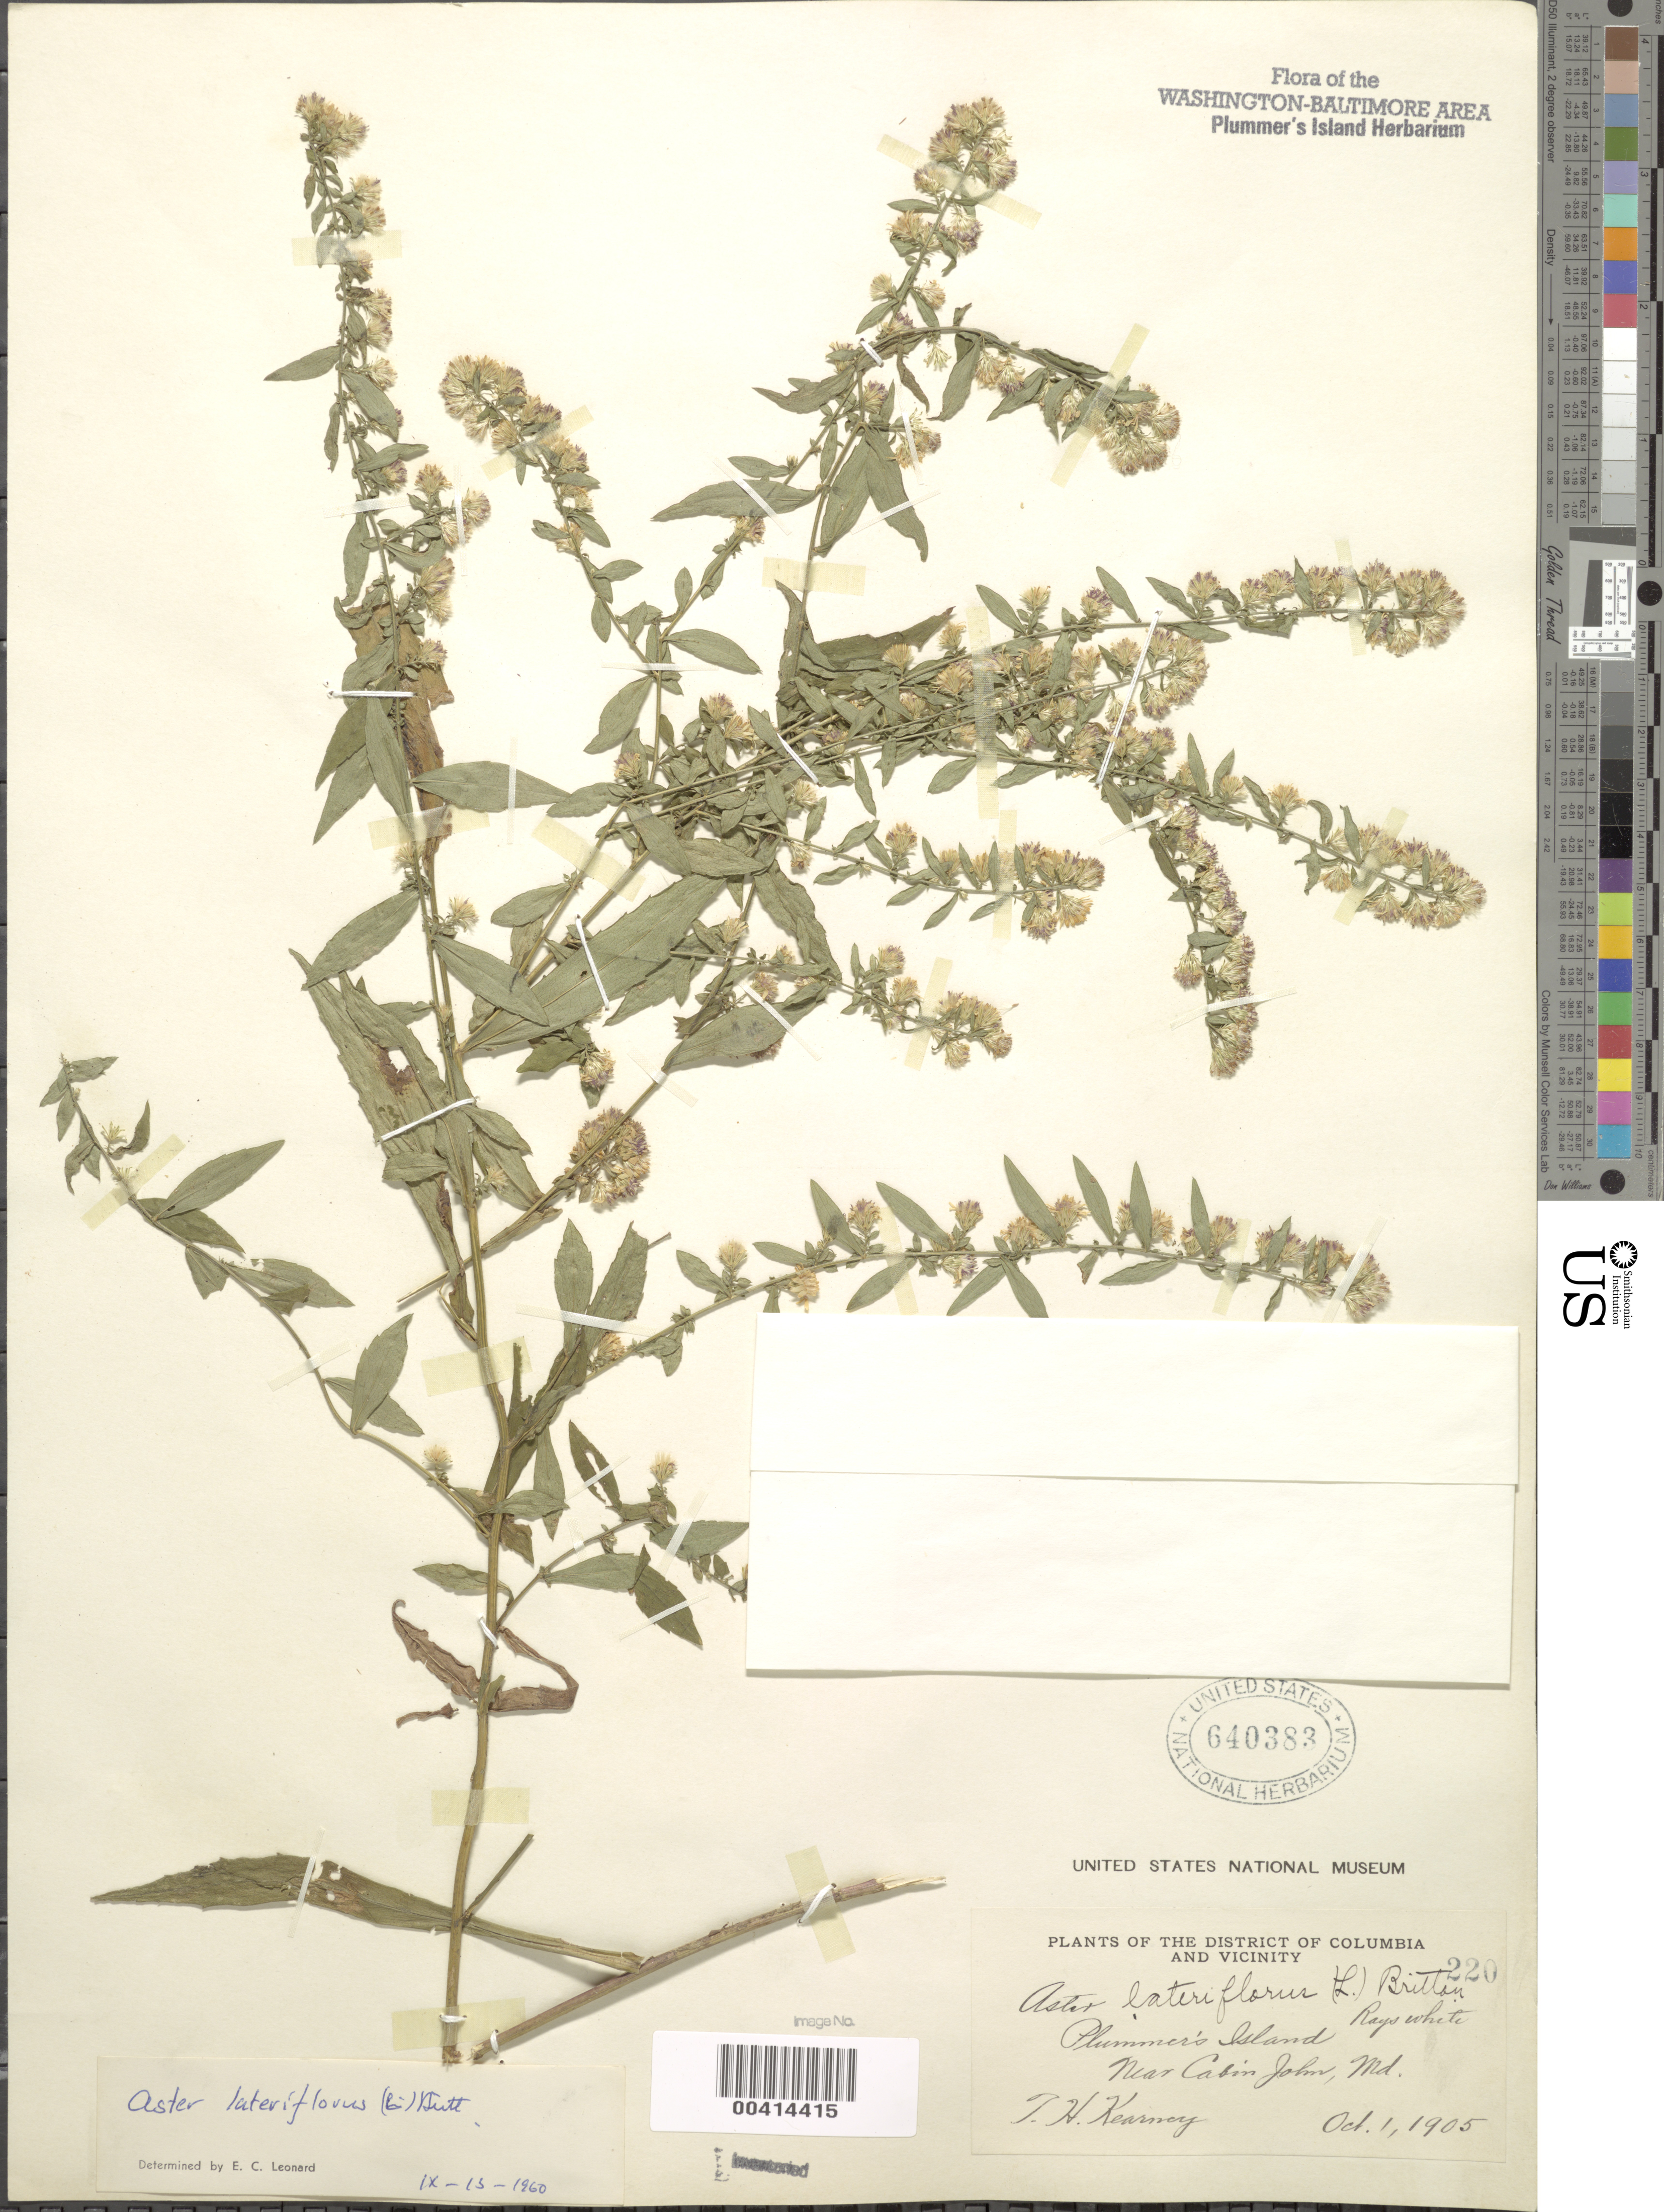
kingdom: Plantae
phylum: Tracheophyta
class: Magnoliopsida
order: Asterales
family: Asteraceae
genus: Symphyotrichum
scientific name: Symphyotrichum lateriflorum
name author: (L.) Á. Löve & D. Löve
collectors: T. H. Kearney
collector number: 220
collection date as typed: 01 Oct 1905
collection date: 1905-10-01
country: United States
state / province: Maryland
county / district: Montgomery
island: Plummers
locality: Plummer's Island C. & O. Canal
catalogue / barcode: US 640383